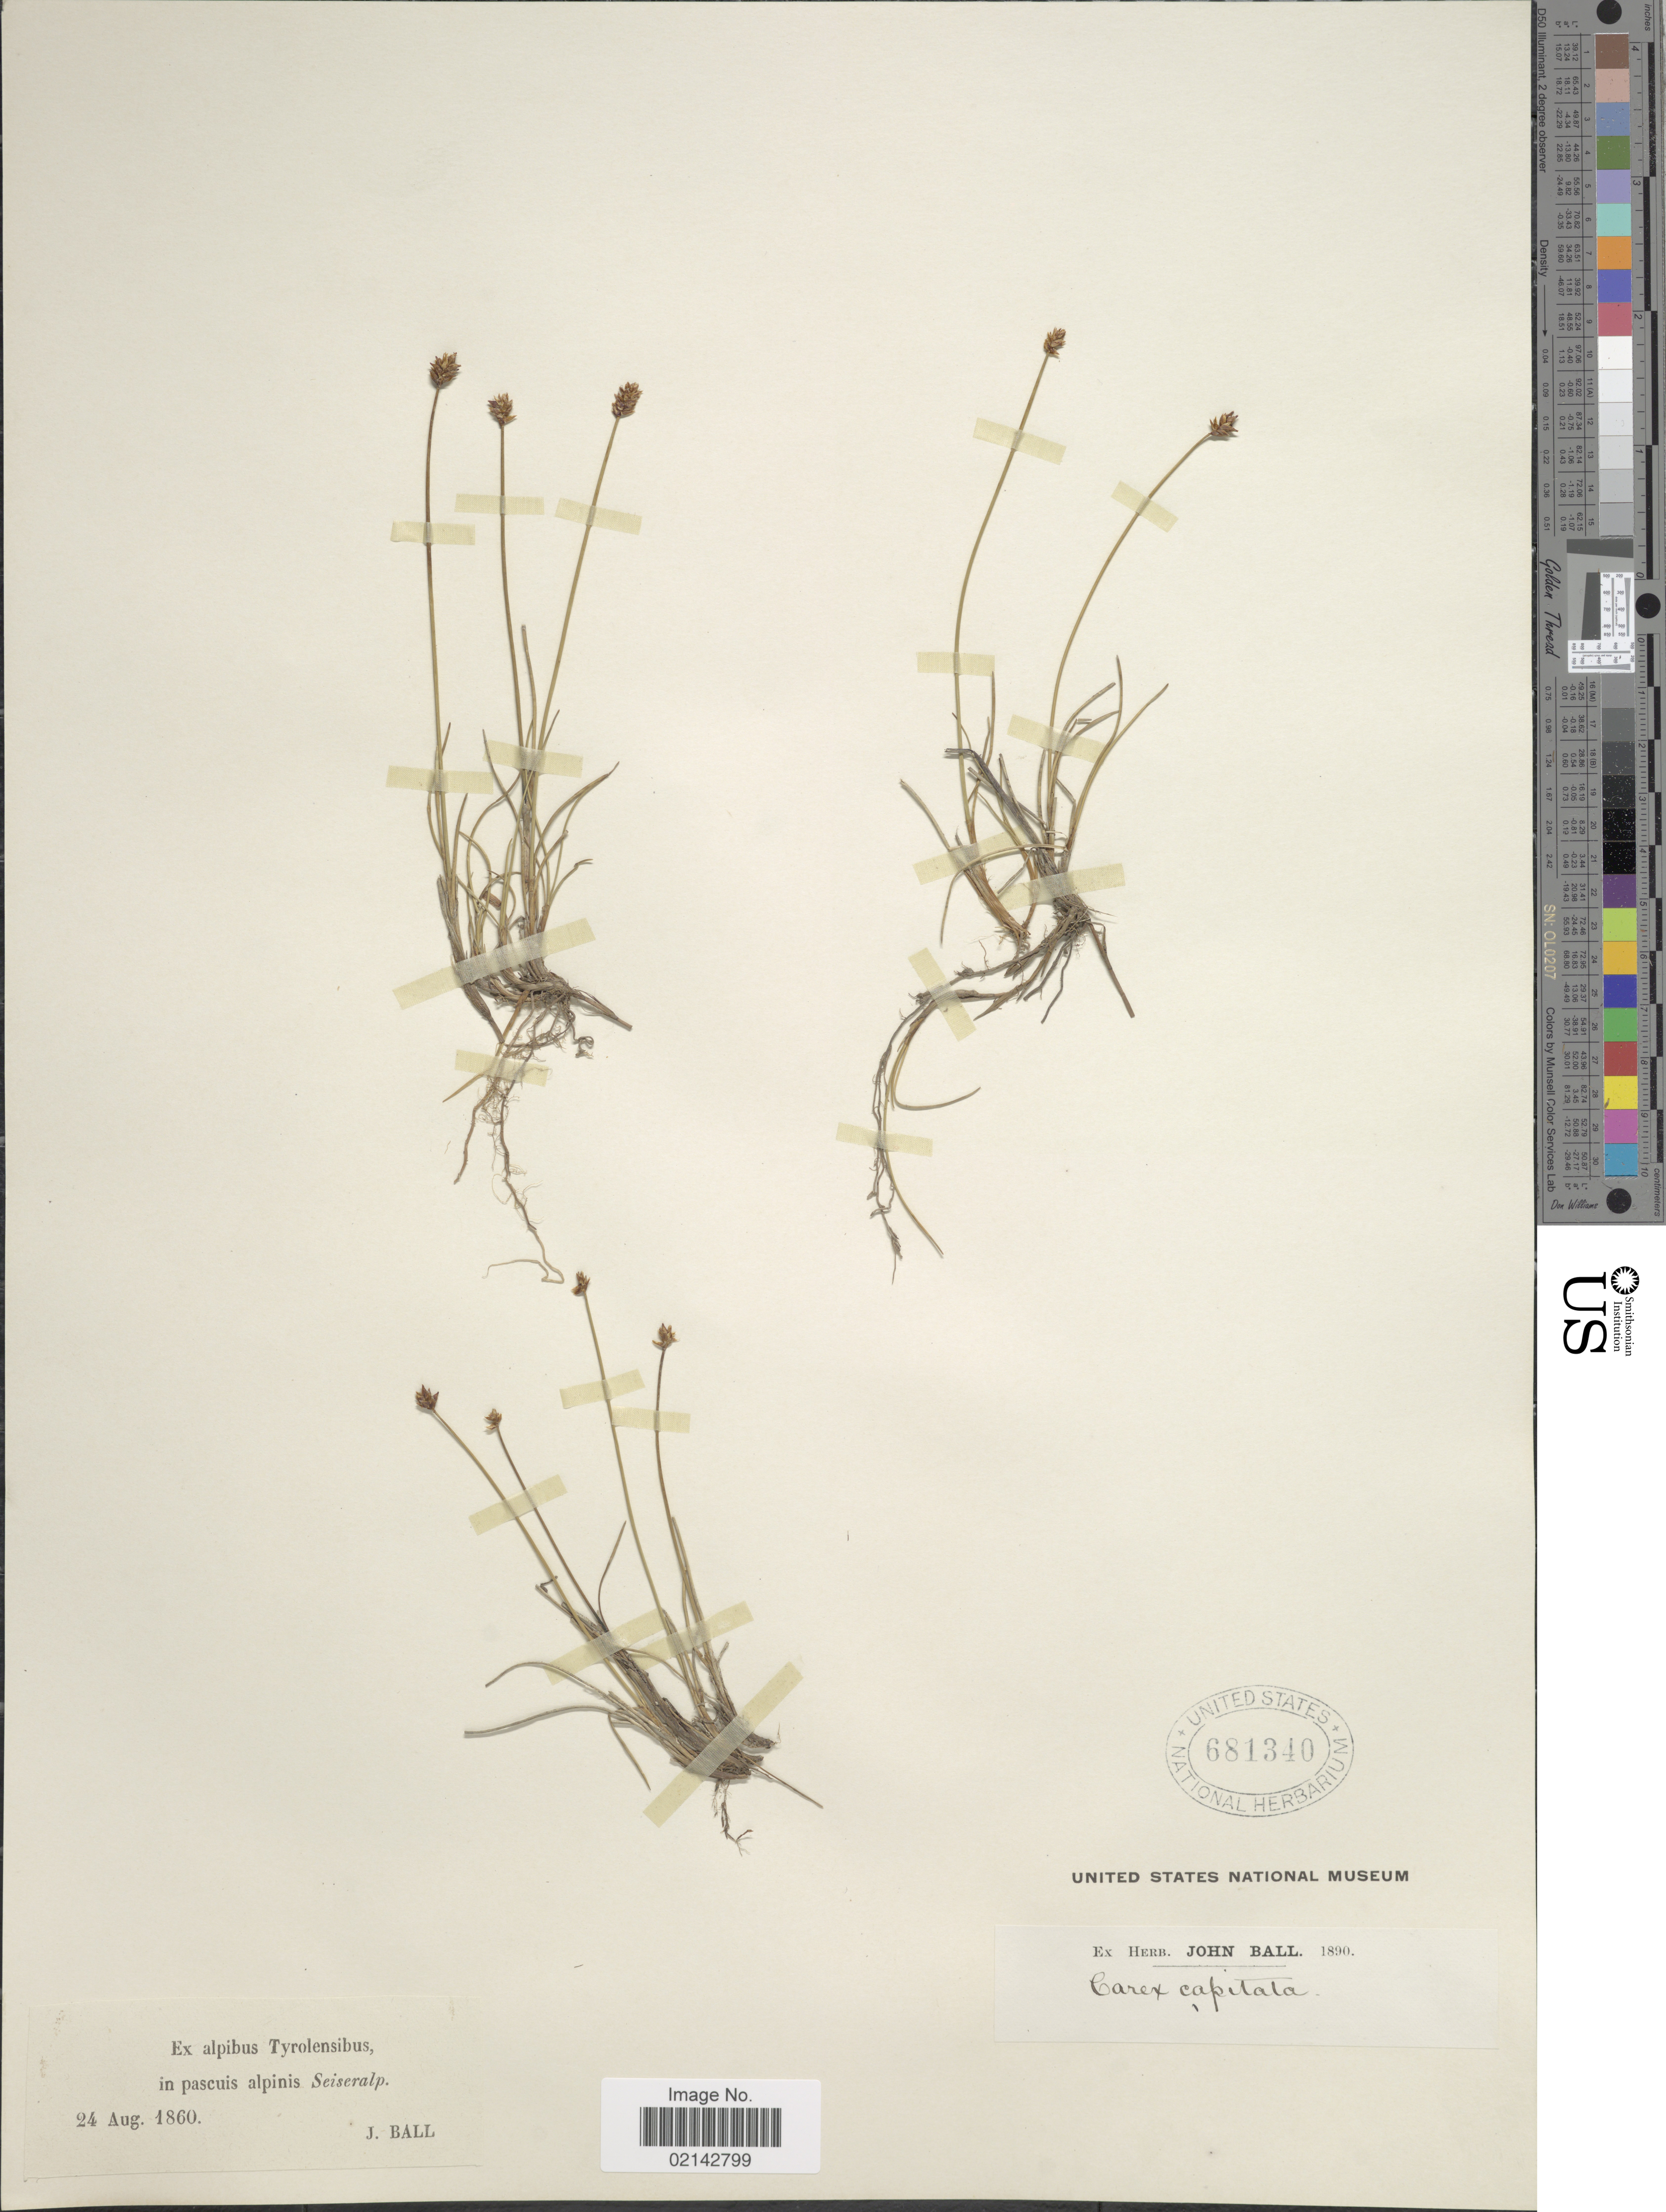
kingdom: Plantae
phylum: Tracheophyta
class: Liliopsida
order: Poales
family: Cyperaceae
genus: Carex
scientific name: Carex capitata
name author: L.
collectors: J. Ball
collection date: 1860-08-24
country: Austria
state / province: Tirol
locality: Tyrolensibus, in pascuis alpinis Seiseralp.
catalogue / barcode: US 681340